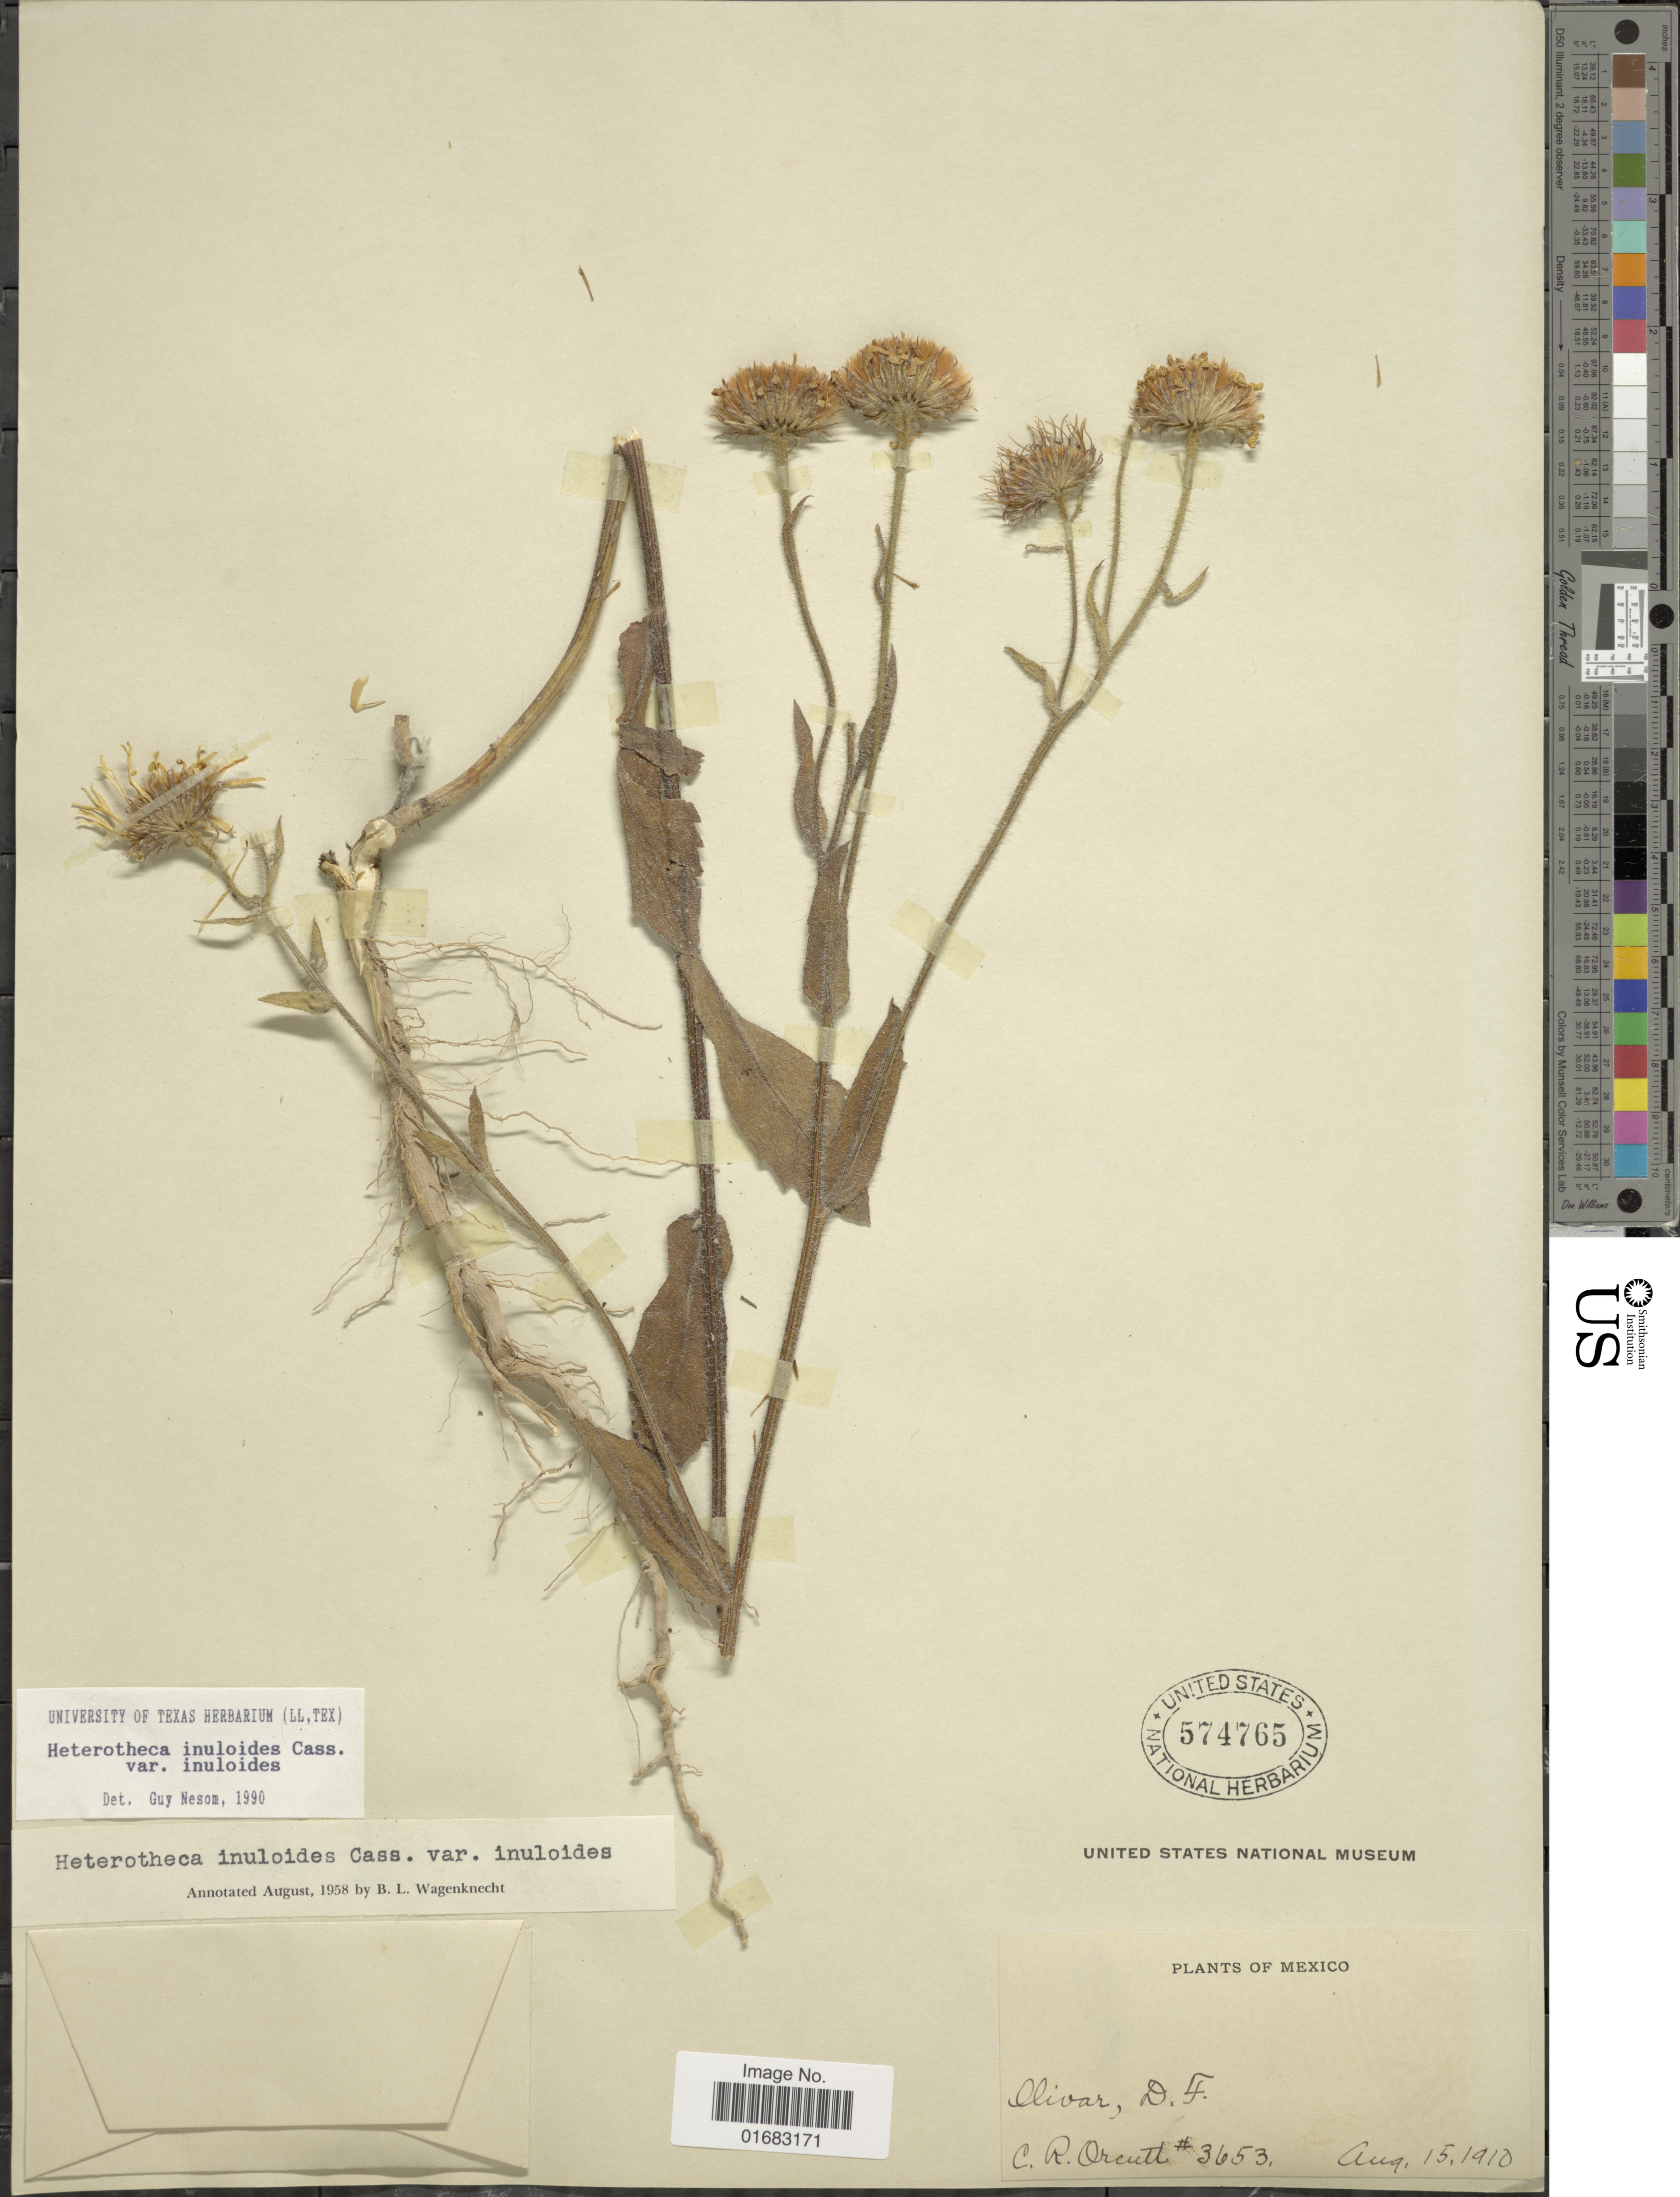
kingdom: Plantae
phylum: Tracheophyta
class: Magnoliopsida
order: Asterales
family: Asteraceae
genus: Heterotheca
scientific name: Heterotheca inuloides var. inuloides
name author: Cass.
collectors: C. R. Orcutt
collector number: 3653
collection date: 1910-08-15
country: Mexico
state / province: Distrito Federal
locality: Mexico. Olivar, D. F.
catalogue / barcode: US 574765